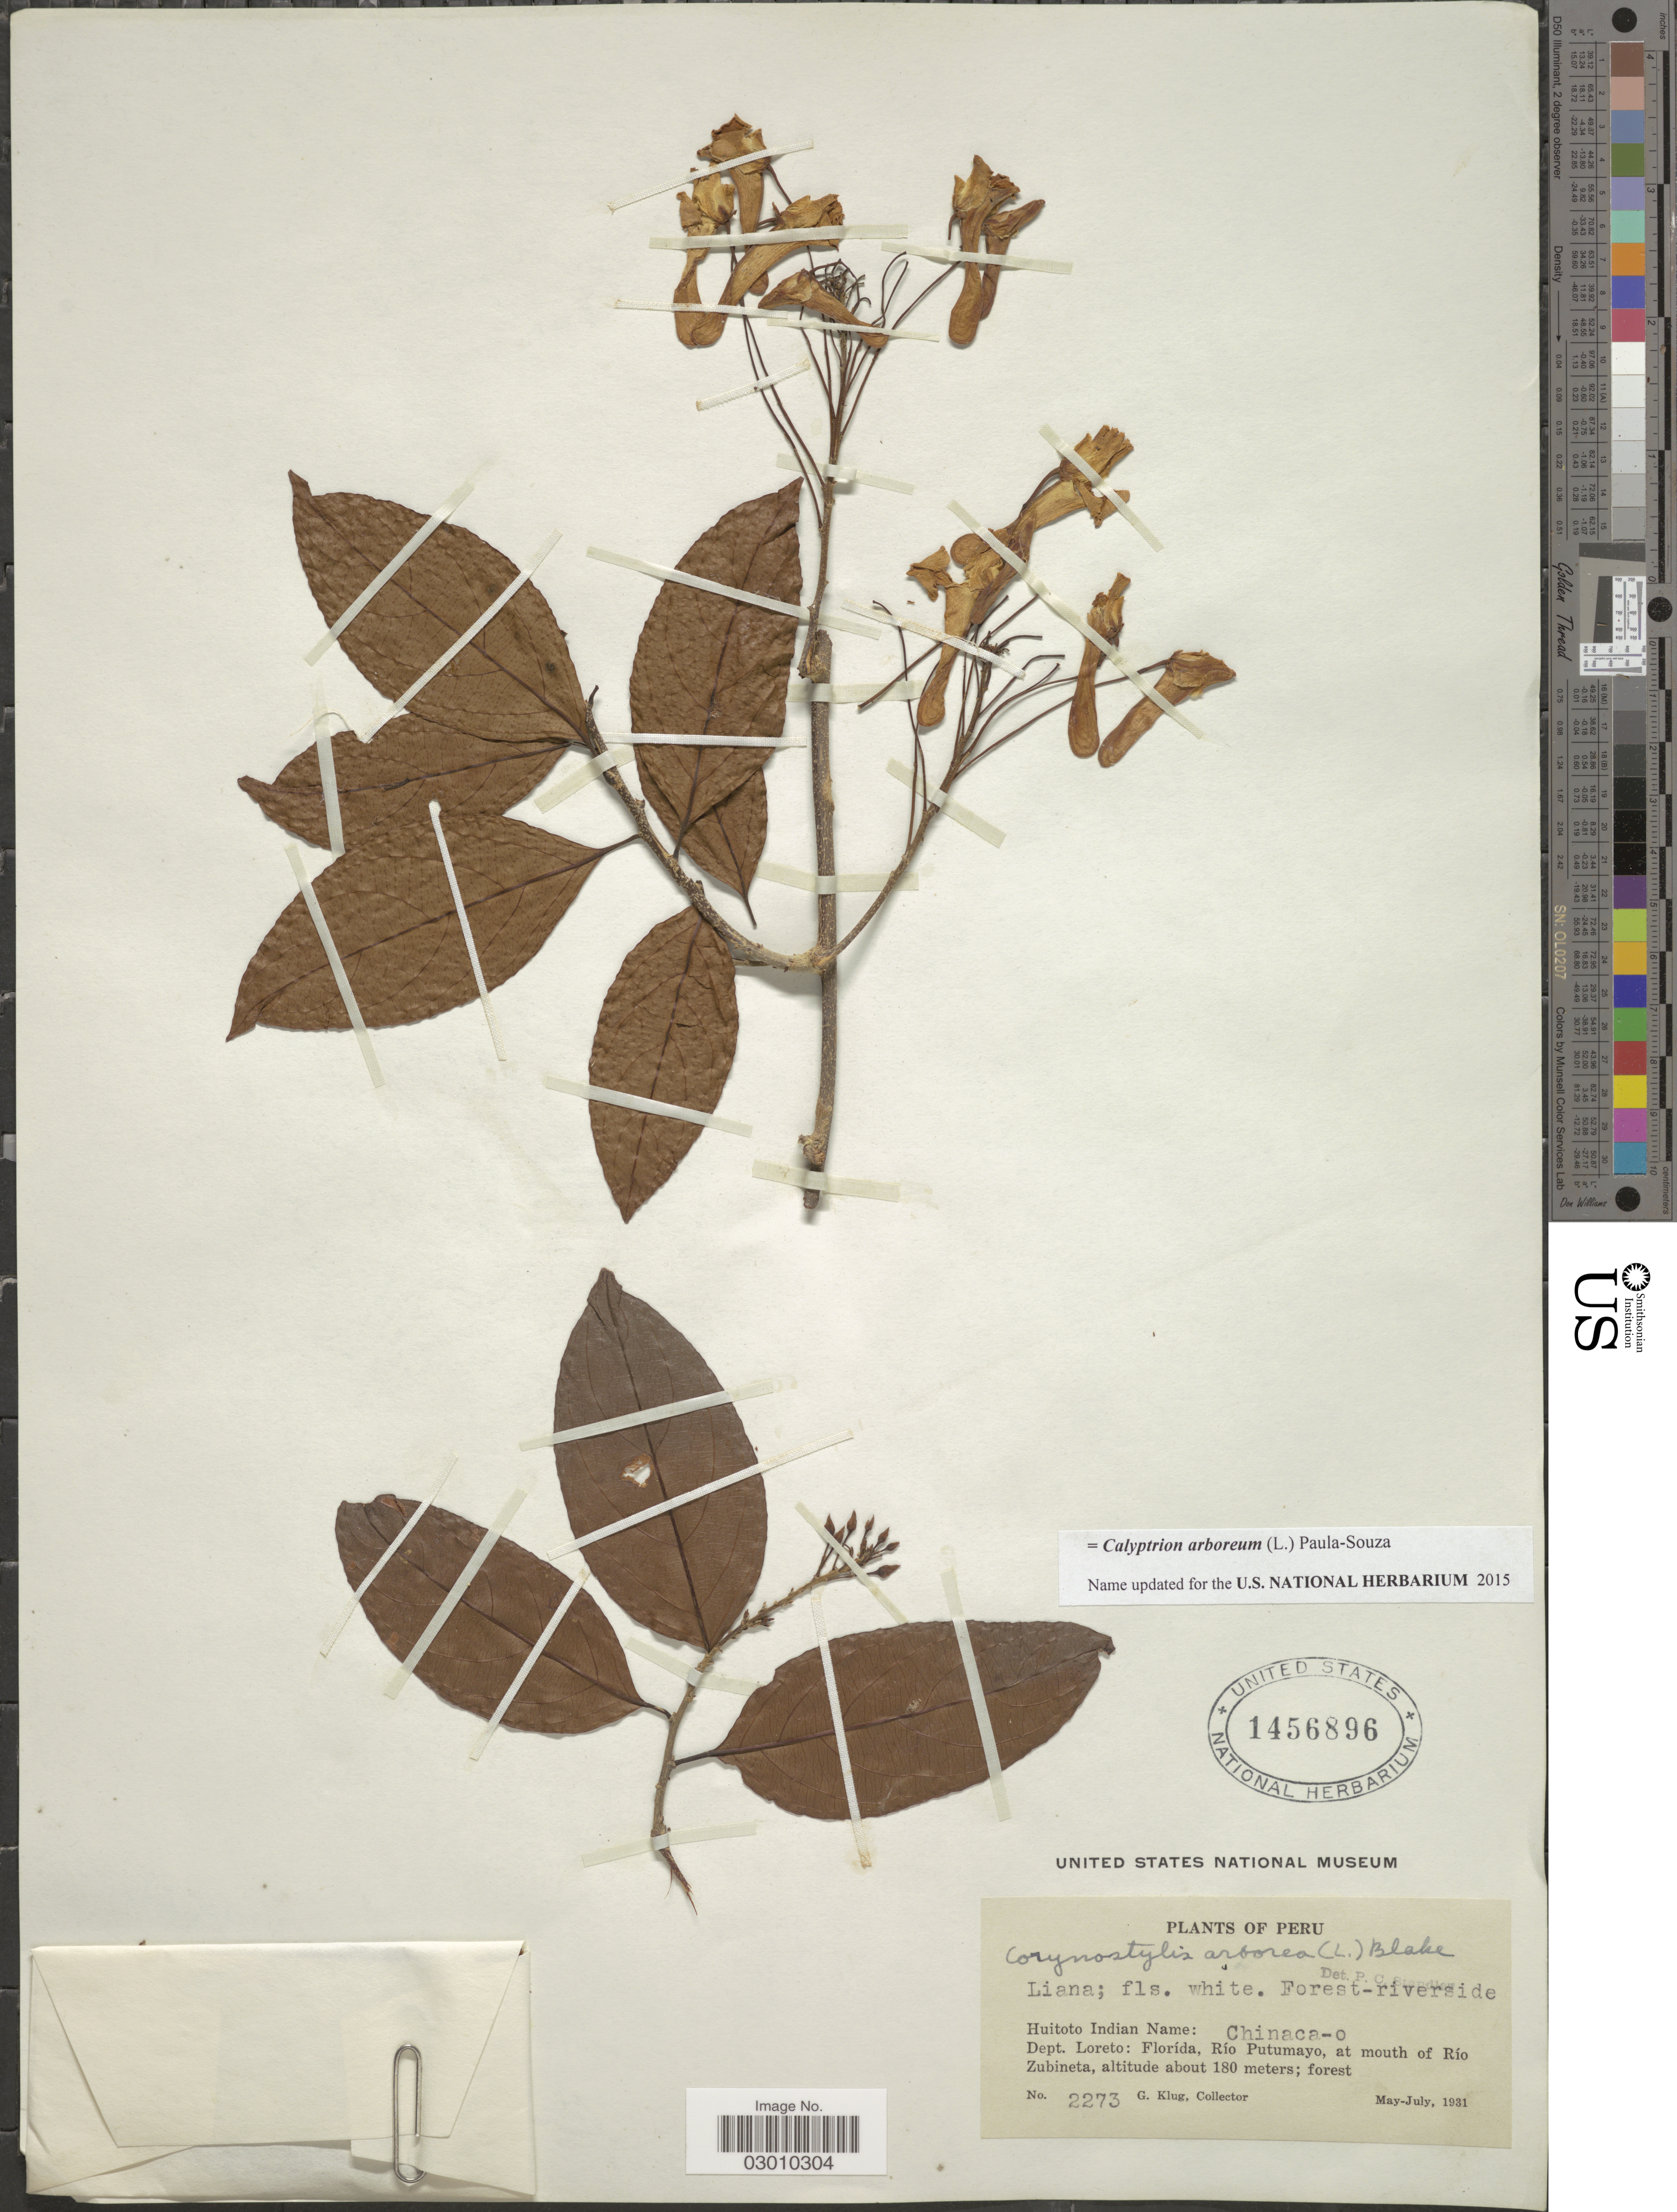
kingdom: Plantae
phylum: Tracheophyta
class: Magnoliopsida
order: Malpighiales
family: Violaceae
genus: Calyptrion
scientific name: Calyptrion arboreum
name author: (L.) Paula-Souza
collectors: G. Klug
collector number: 2273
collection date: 1931-05/1931-07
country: Peru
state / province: Loreto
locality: Dept. Loreto: Florída, Río Putumayo, at mouth of Río Zubineta.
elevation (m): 180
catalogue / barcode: US 1456896